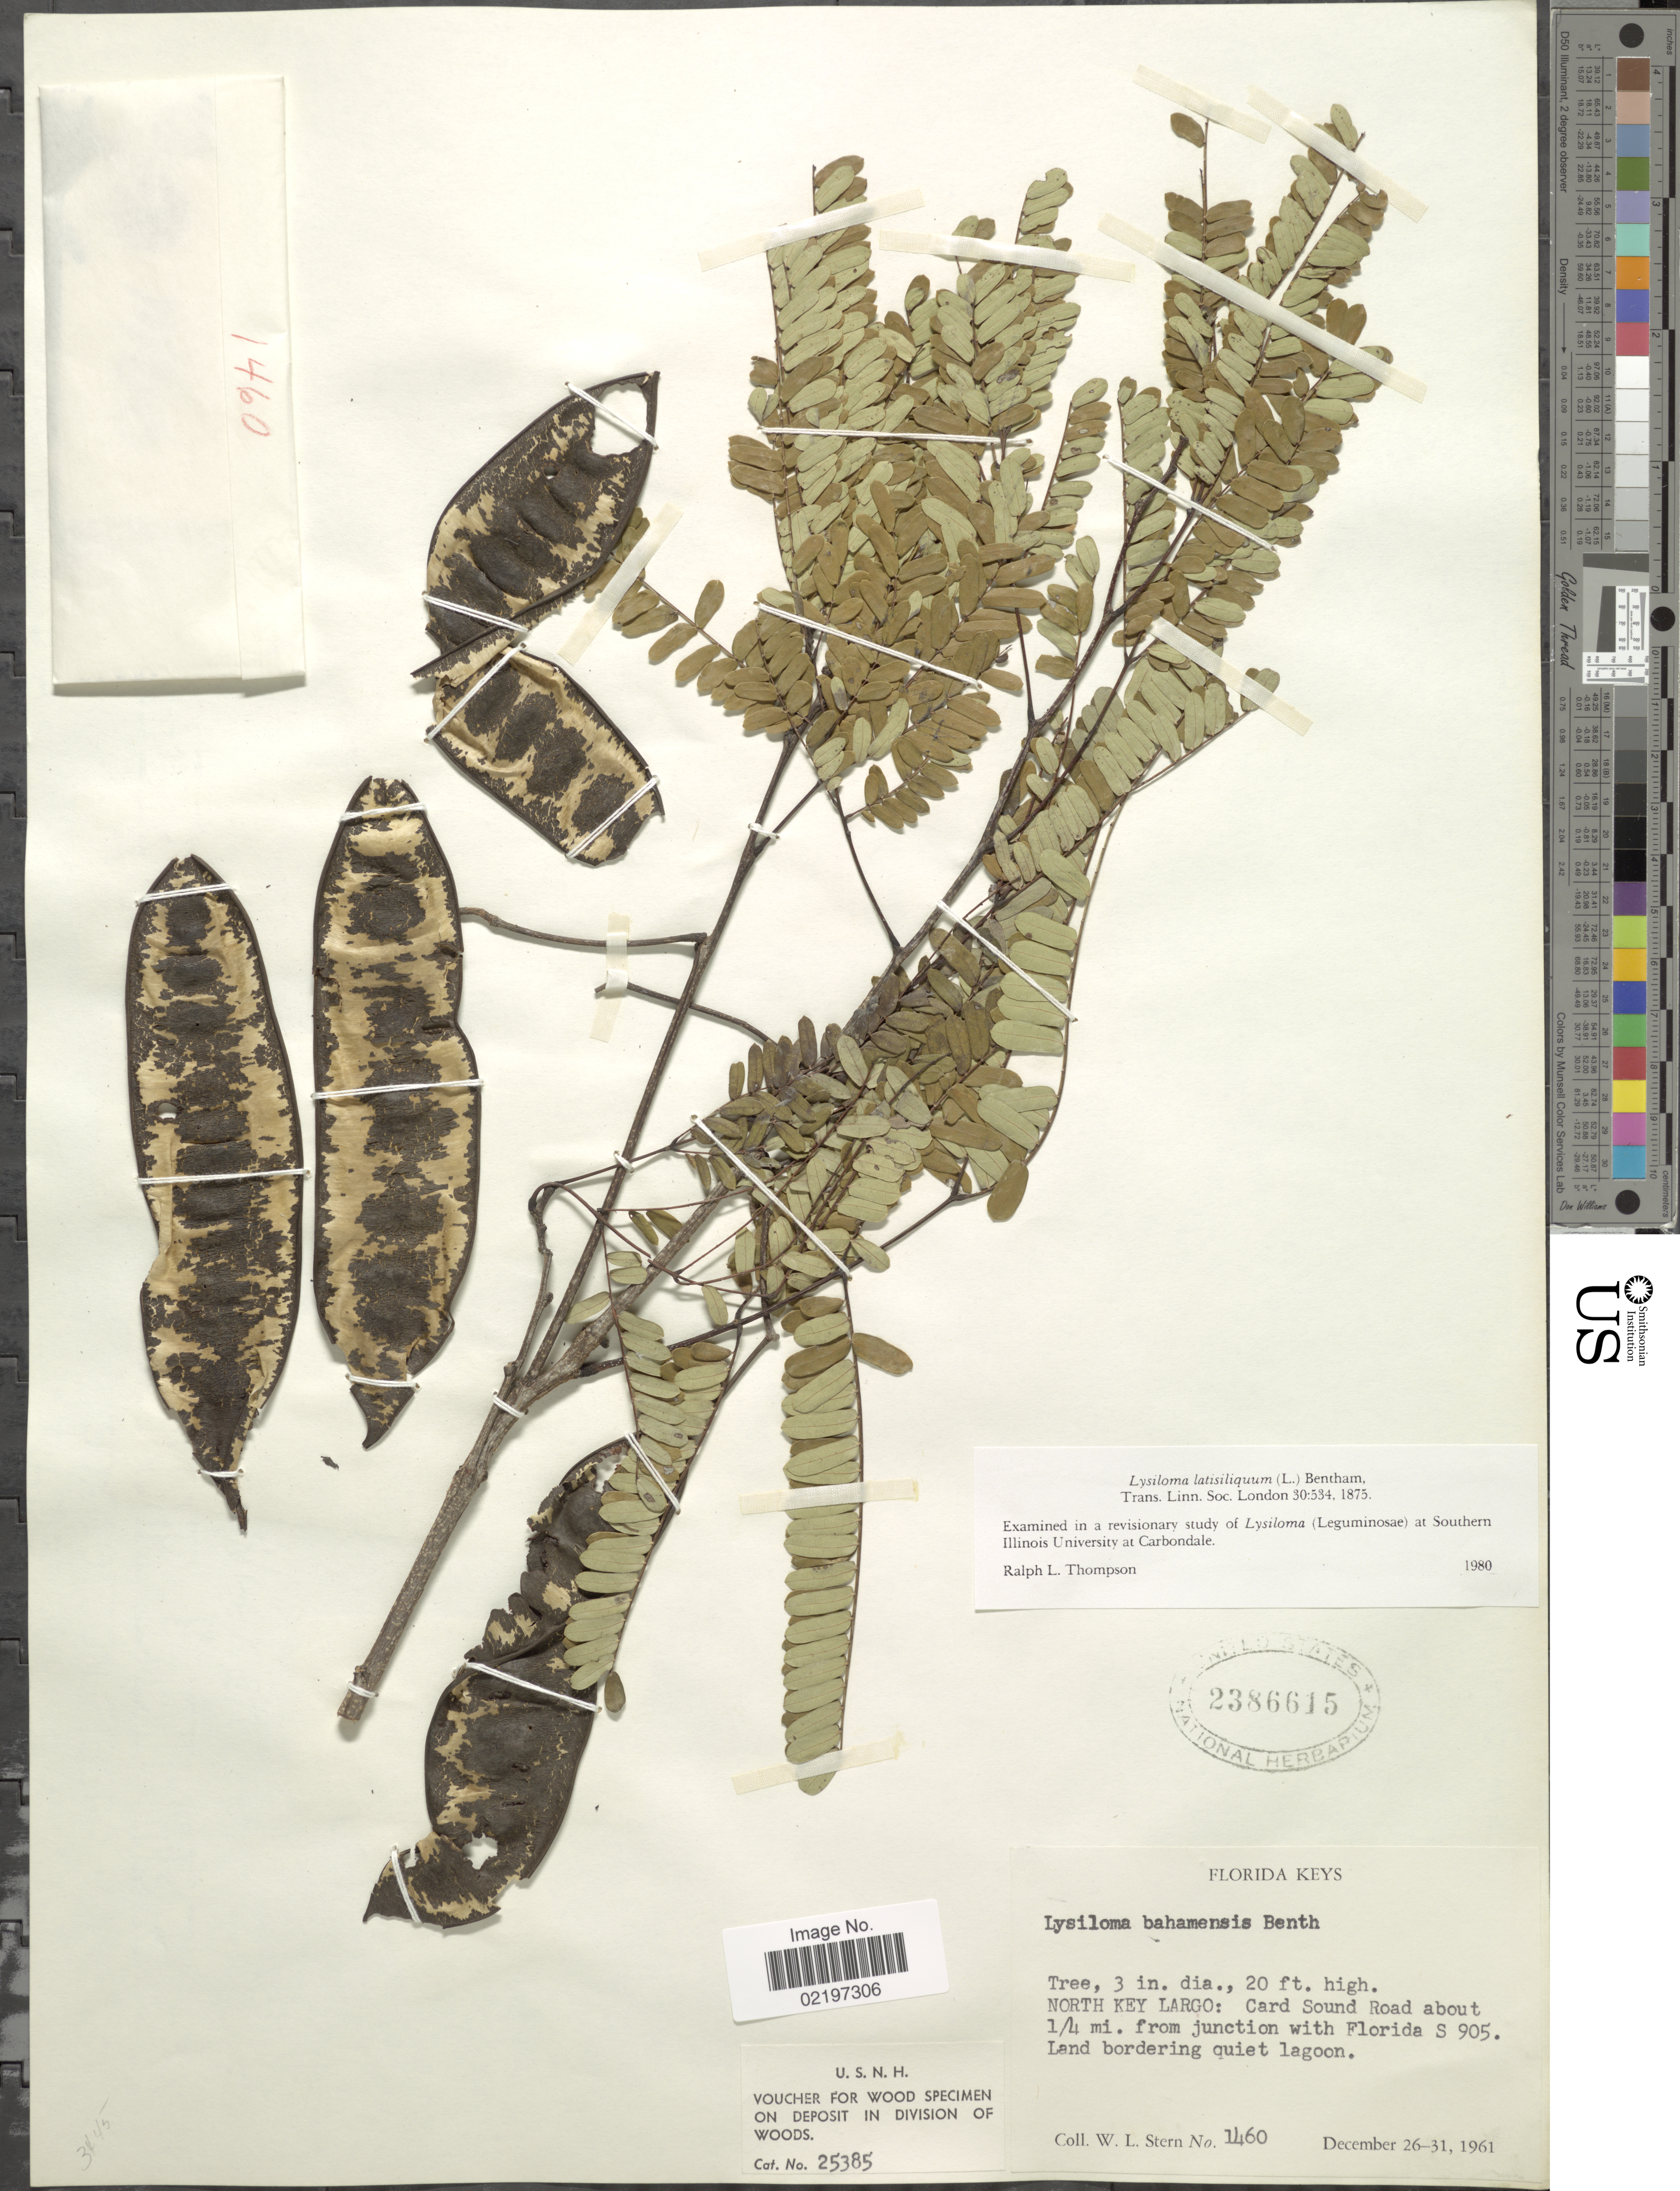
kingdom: Plantae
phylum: Tracheophyta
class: Magnoliopsida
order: Fabales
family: Fabaceae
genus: Lysiloma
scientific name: Lysiloma latisiliquum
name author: (L.) Benth.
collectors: W. L. Stern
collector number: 1460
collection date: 1961-12-26/1961-12-31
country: United States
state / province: Florida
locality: Florida Keys, North Key Largo: Card Sound Road about ¼ mi. from junction with Florida S 905, Land bordering quiet lagoon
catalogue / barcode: US 2386615